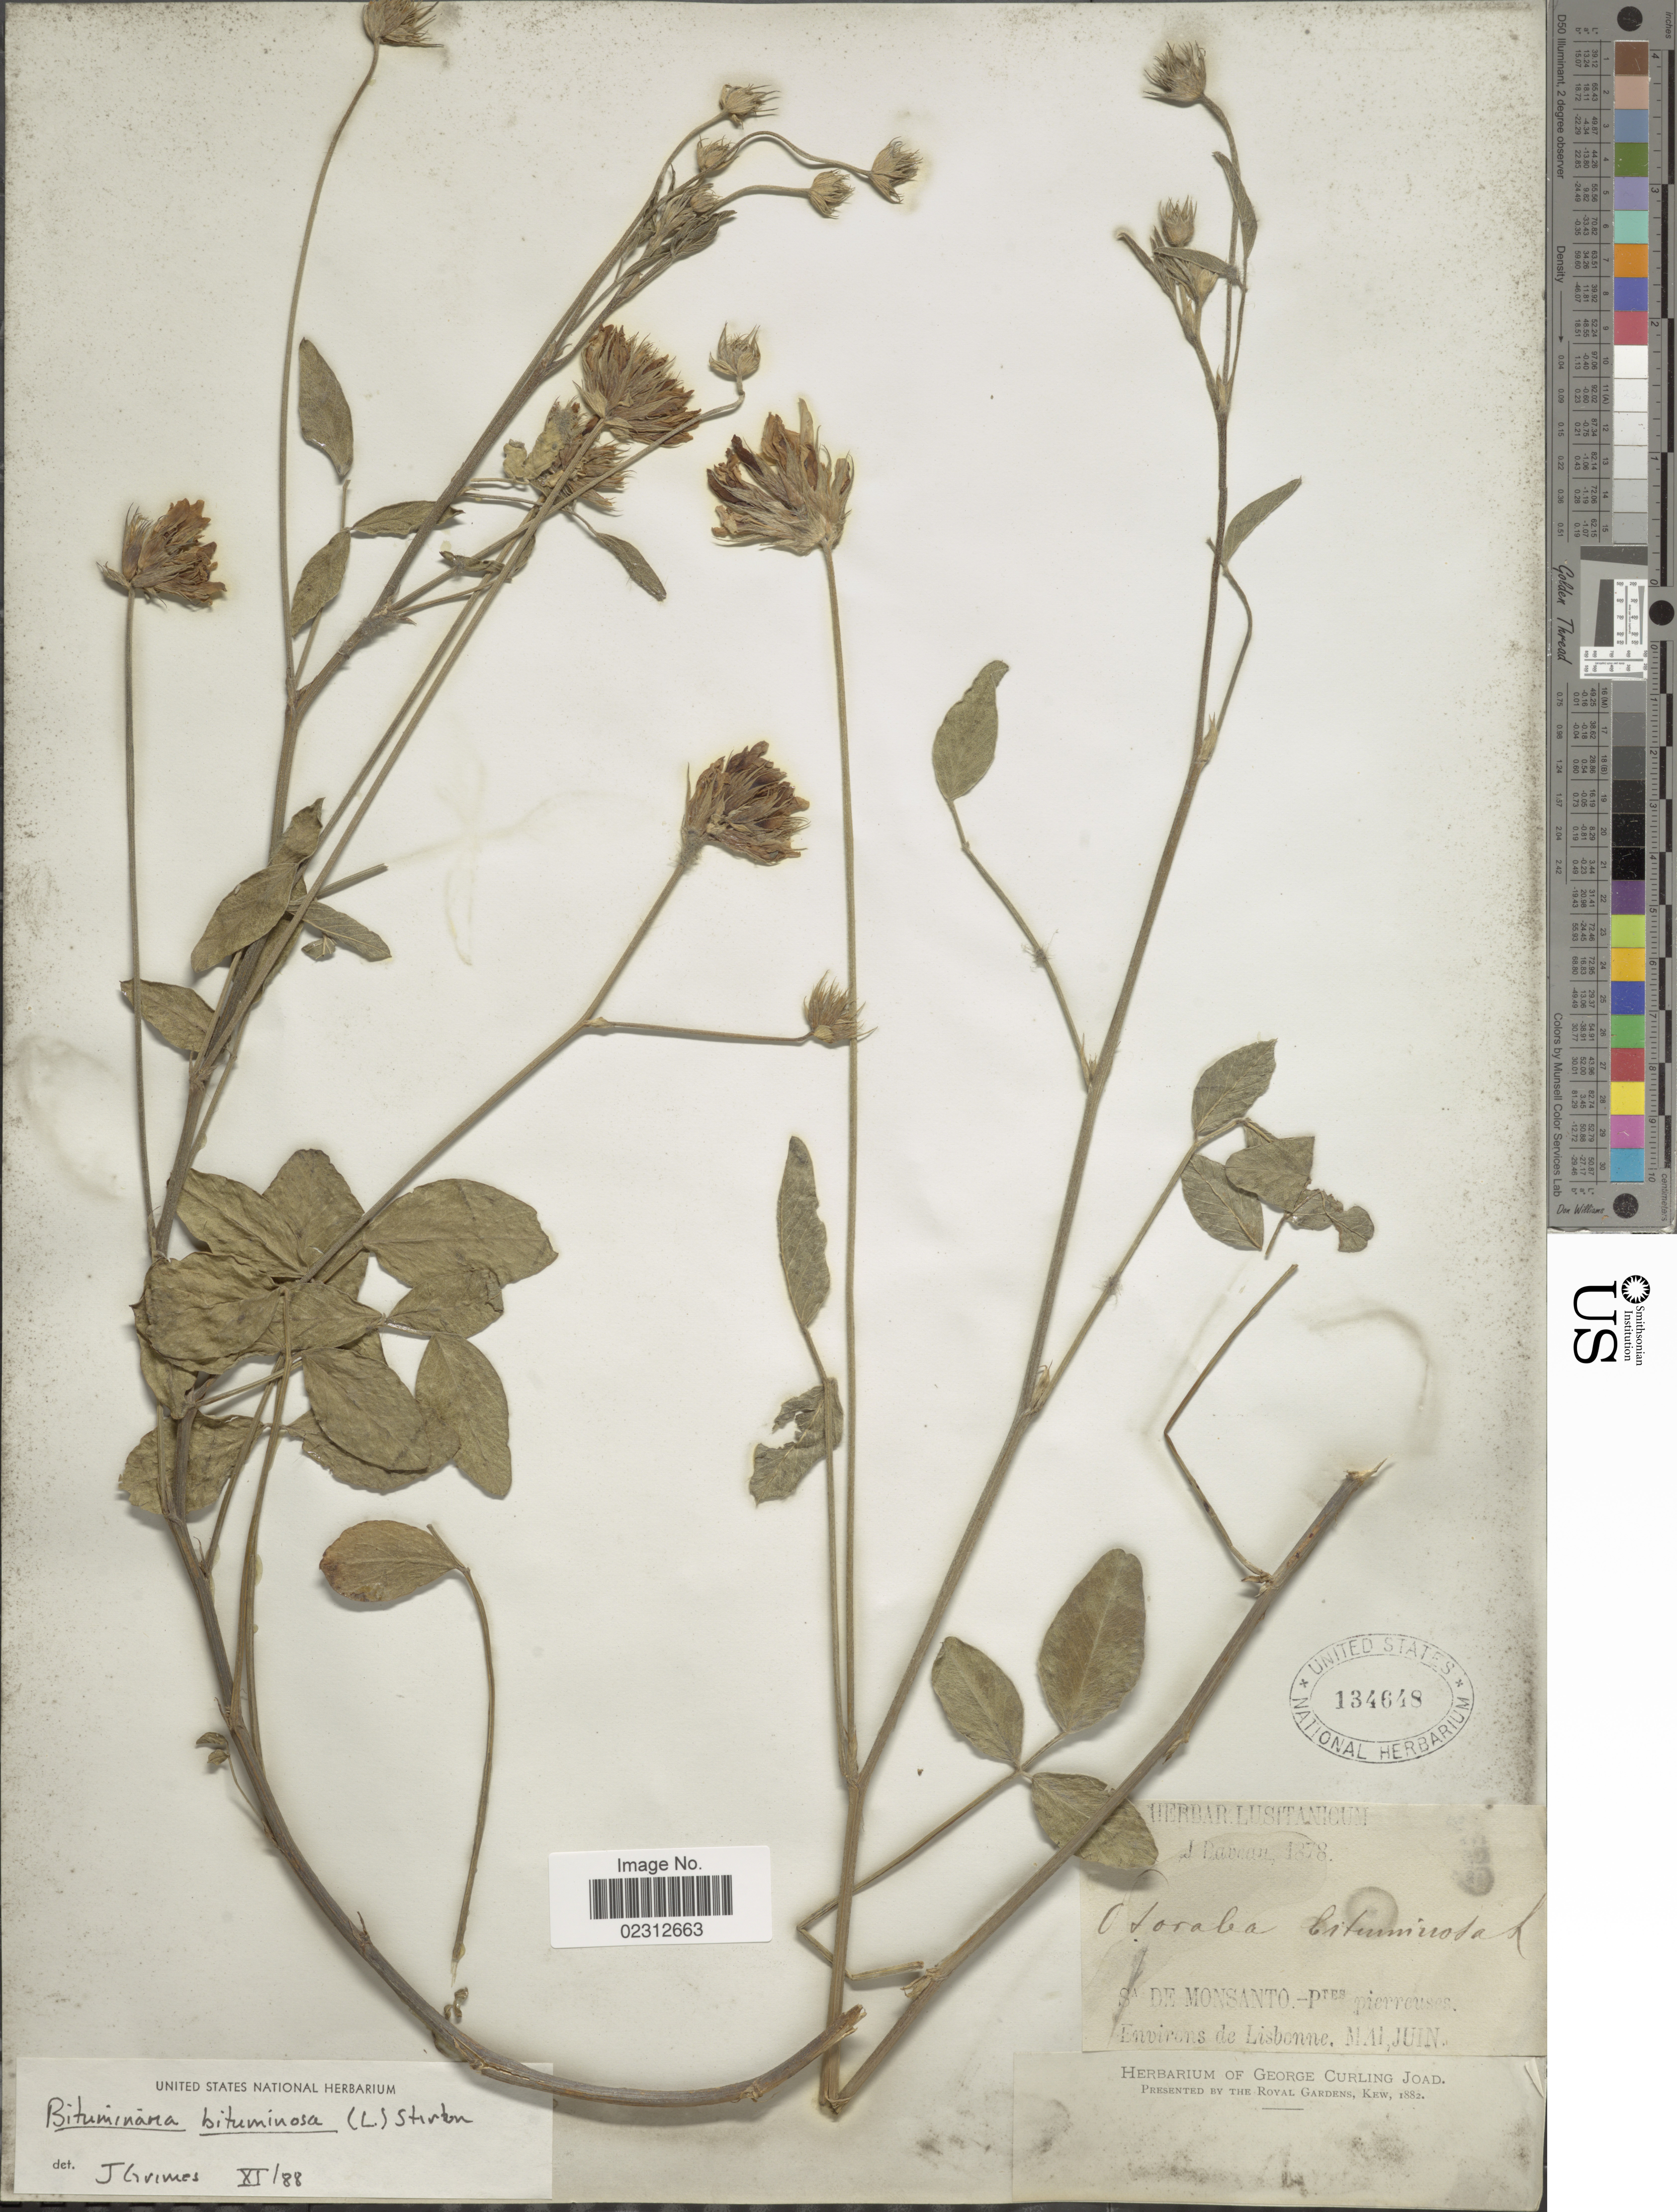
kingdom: Plantae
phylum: Tracheophyta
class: Magnoliopsida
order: Fabales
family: Fabaceae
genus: Bituminaria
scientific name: Bituminaria bituminosa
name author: (L.) C.H. Stirt.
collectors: J. Daveau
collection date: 1878-05/1878-06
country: Portugal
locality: Sa de Monsanto - Ptes pierreusas, Environs de Lisbonne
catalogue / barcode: US 134648